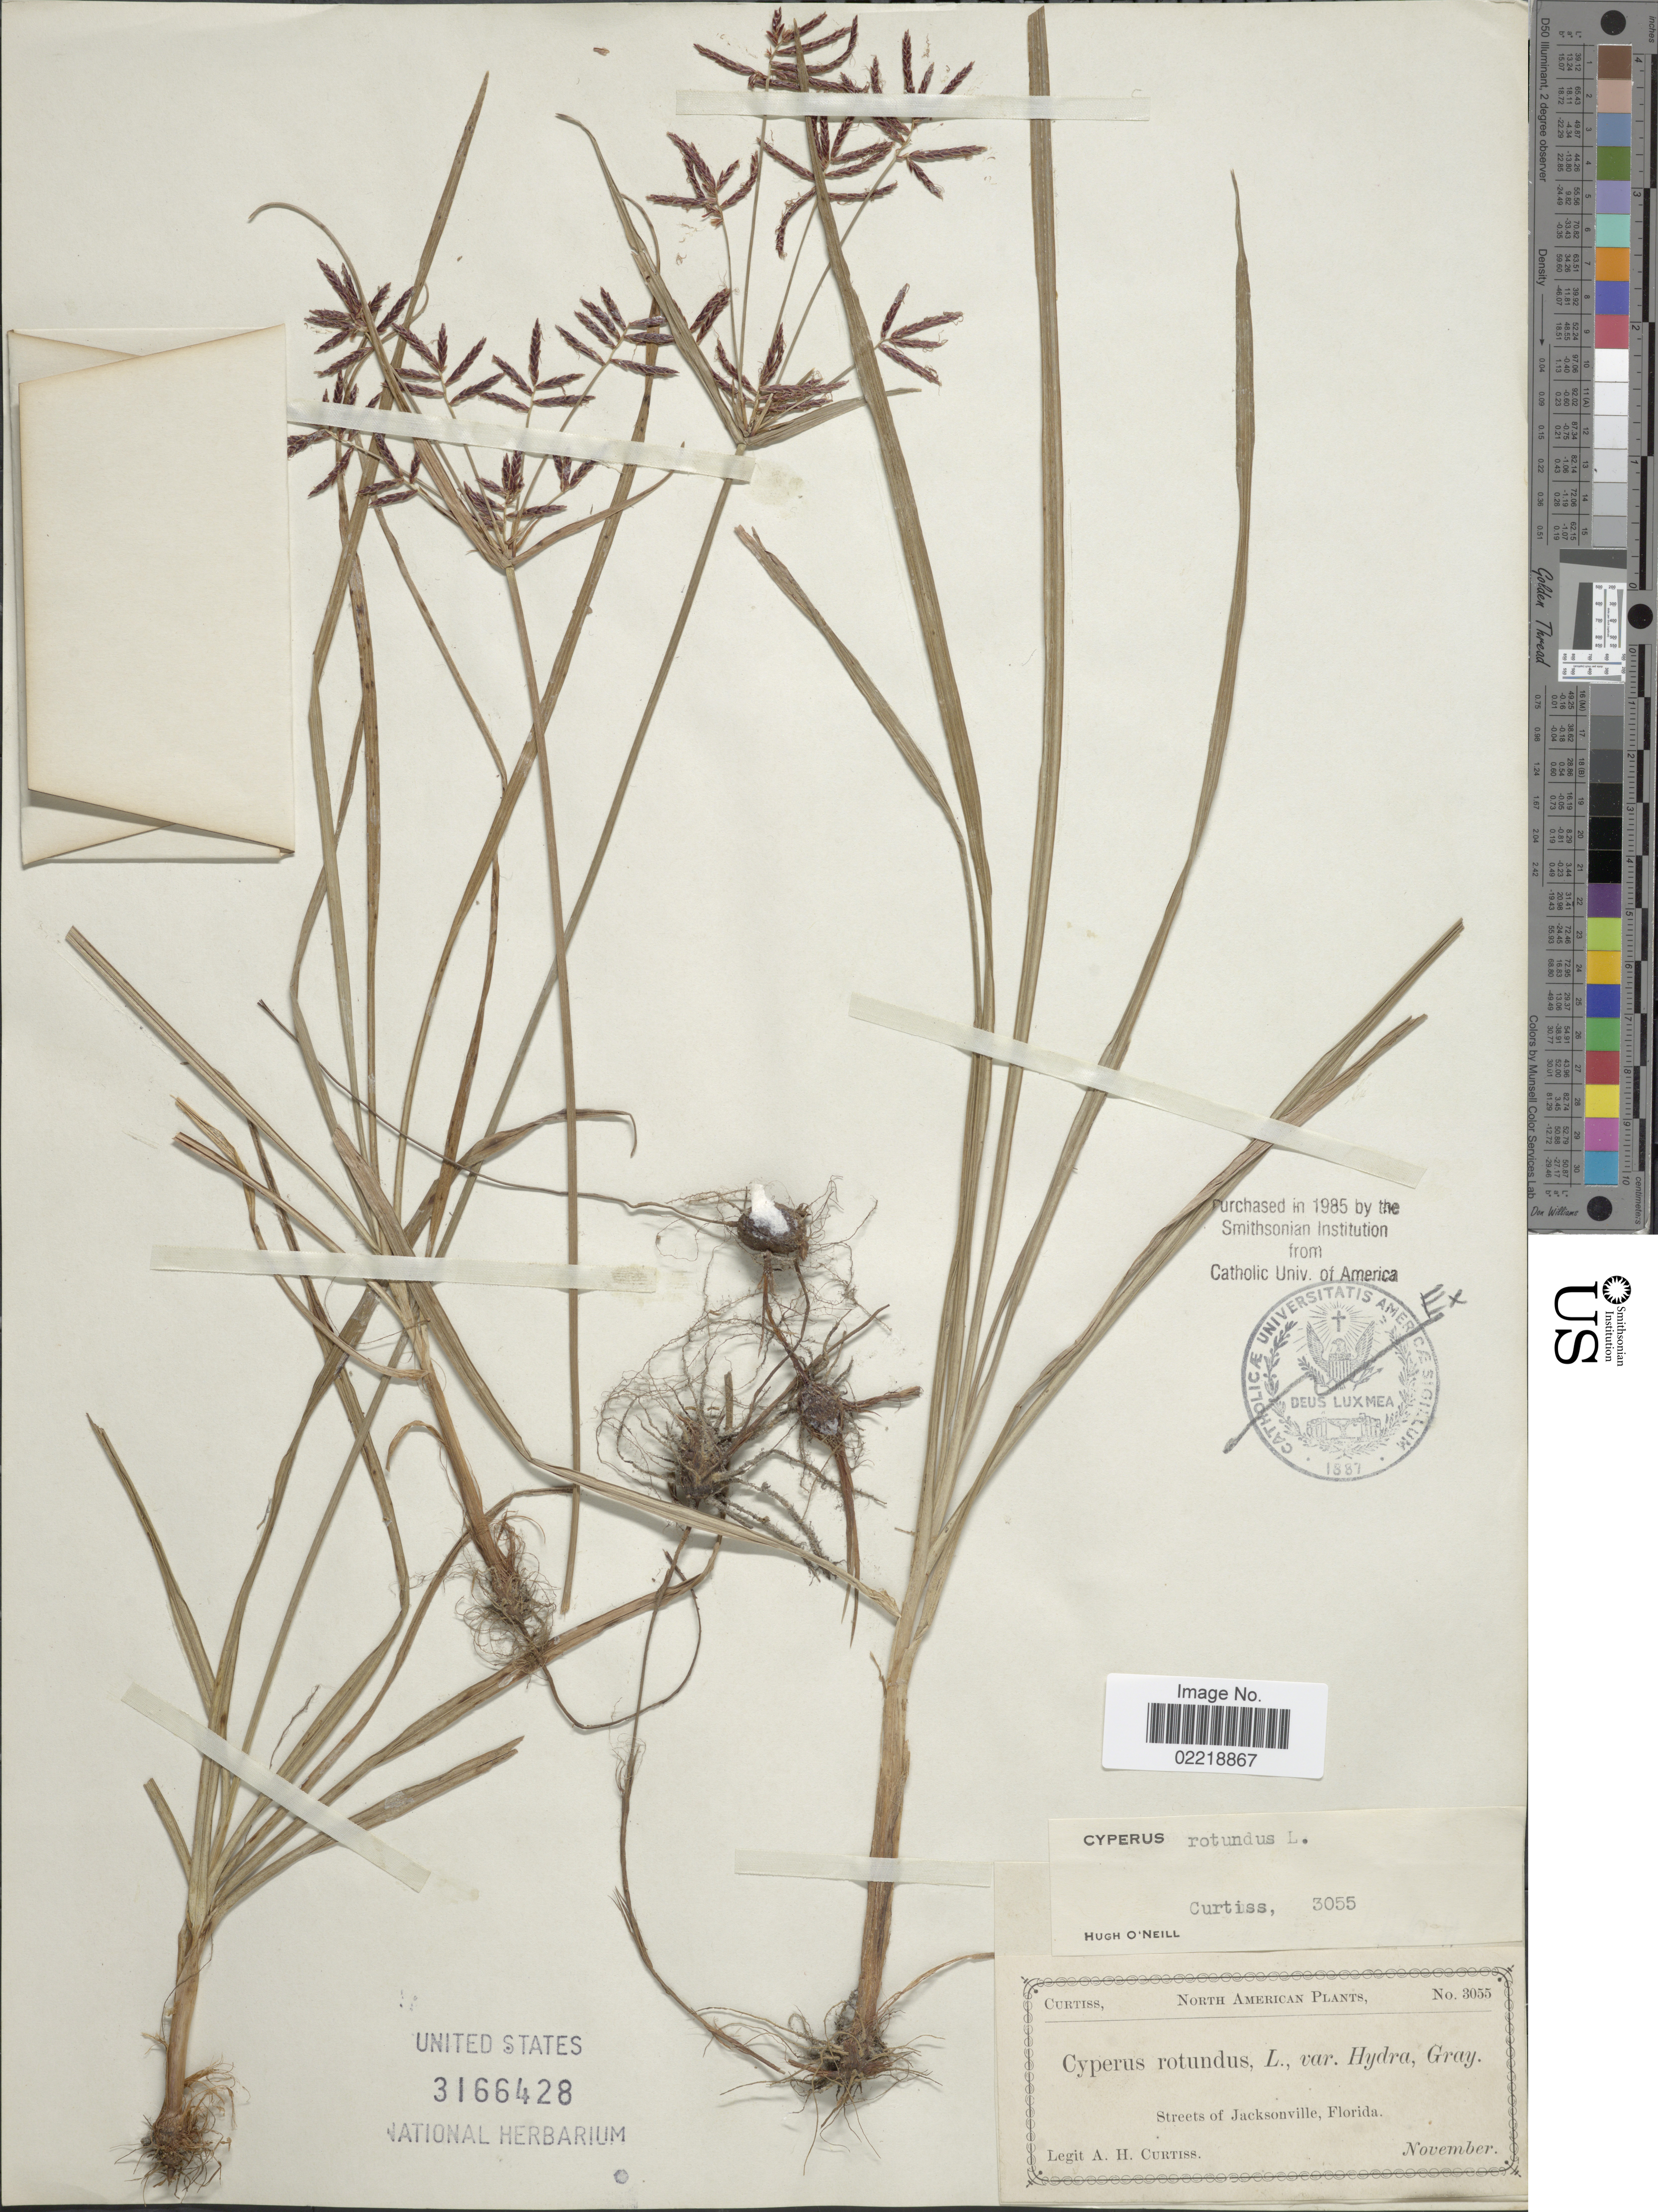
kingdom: Plantae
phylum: Tracheophyta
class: Liliopsida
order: Poales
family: Cyperaceae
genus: Cyperus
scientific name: Cyperus rotundus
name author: L.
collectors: A. H. Curtiss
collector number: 3055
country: United States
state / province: Florida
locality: Streets of Jacksonville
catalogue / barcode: US 3166428